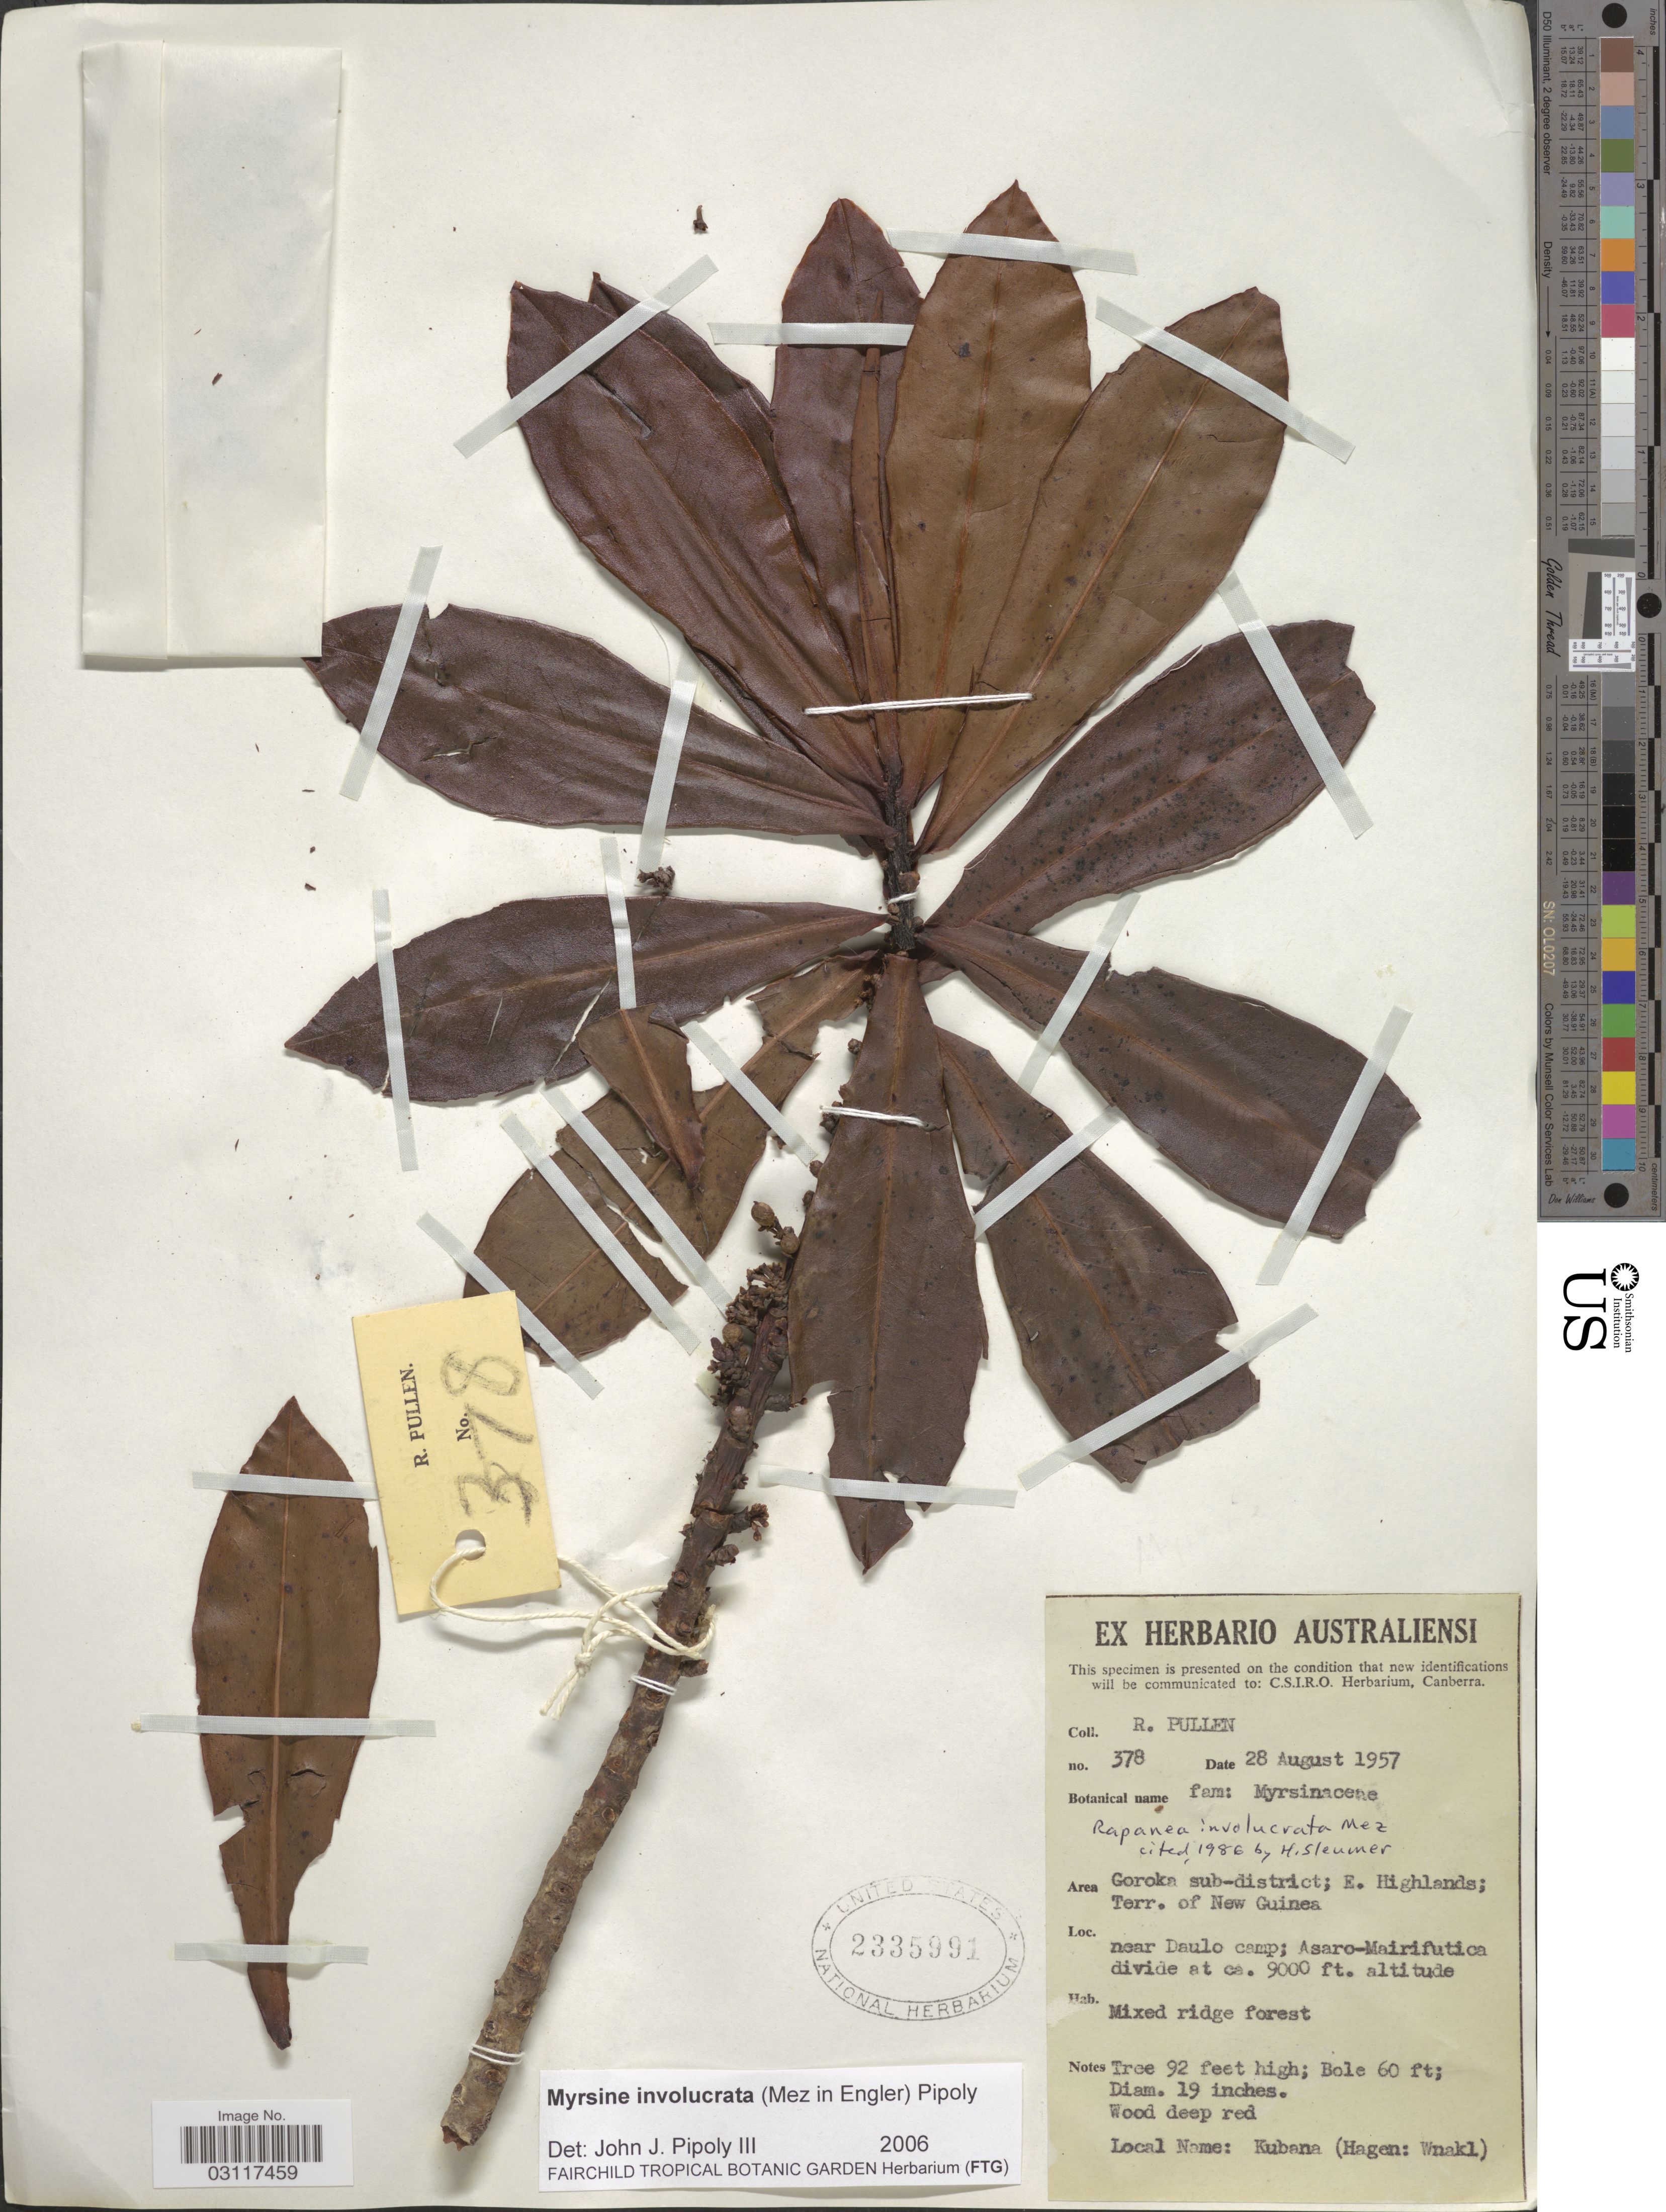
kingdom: Plantae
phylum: Tracheophyta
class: Magnoliopsida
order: Ericales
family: Primulaceae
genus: Myrsine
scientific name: Myrsine involucrata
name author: (Mez) Pipoly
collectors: R. Pullen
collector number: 378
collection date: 1957-08-28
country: Papua New Guinea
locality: Goroka sub-district; E. Highlands; Terr. of New Guinea, near Daulo camp; Asaro-Mairifutica divide.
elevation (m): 2743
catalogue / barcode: US 2335991